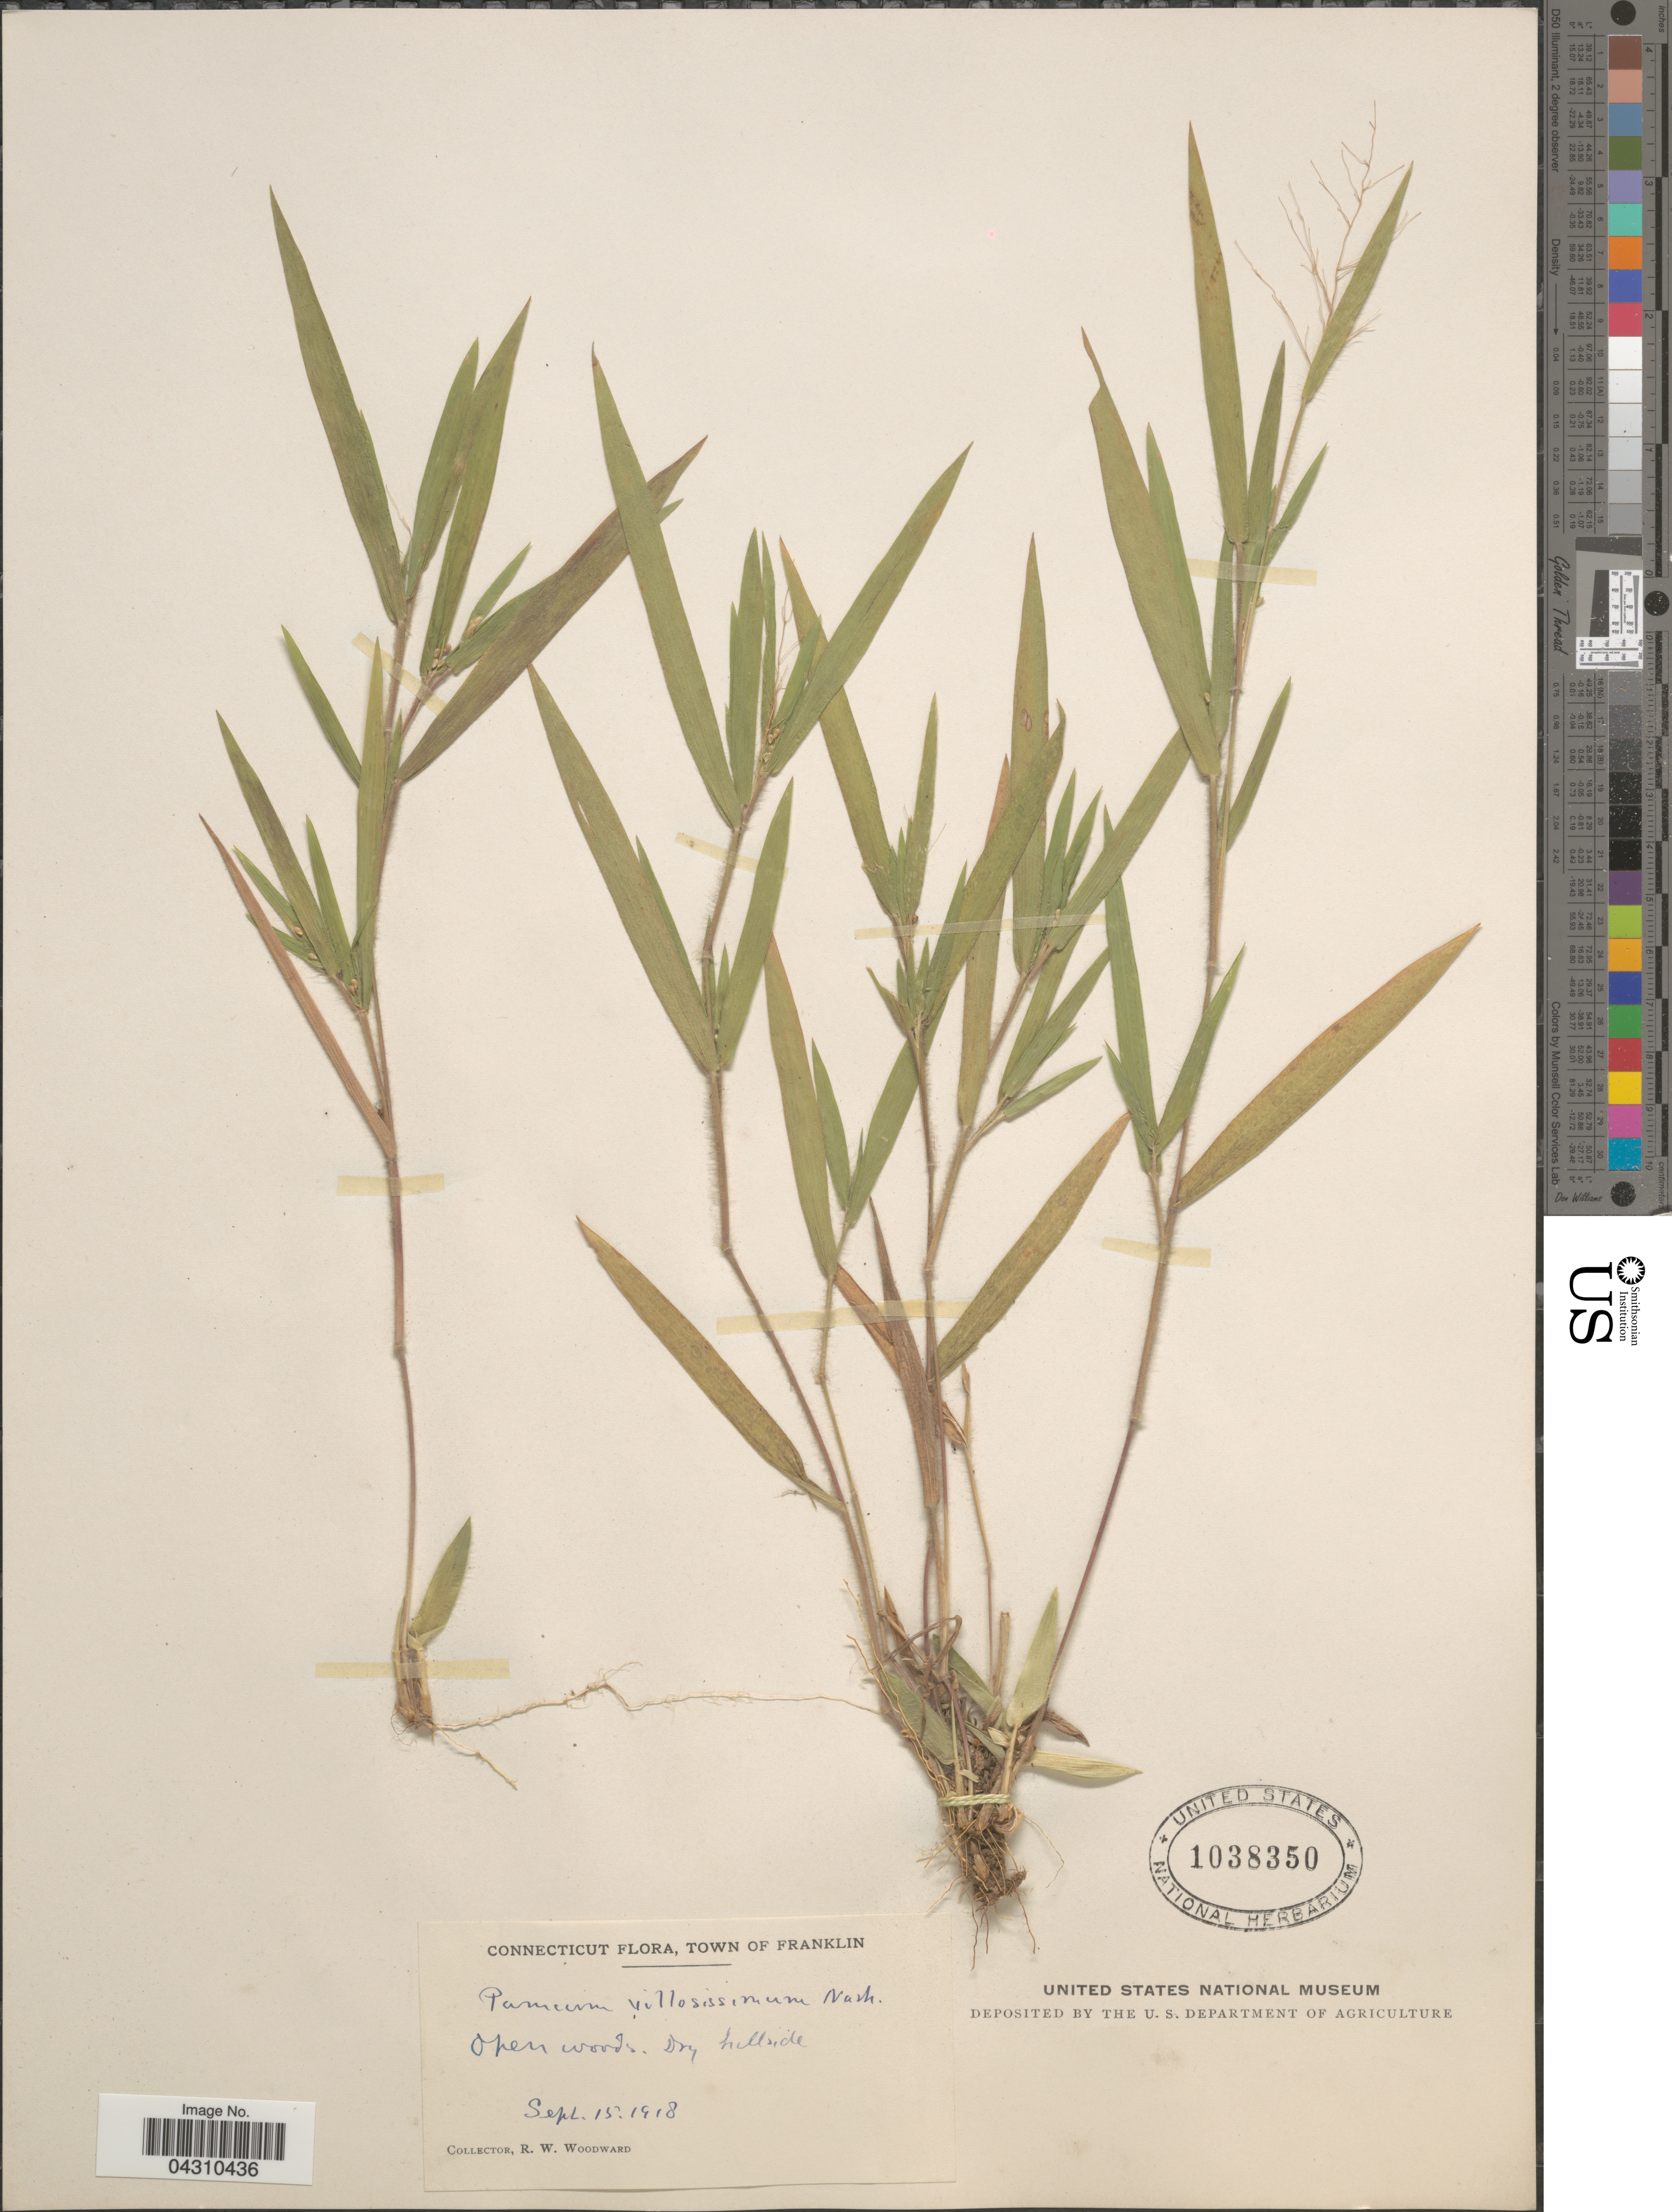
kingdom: Plantae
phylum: Tracheophyta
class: Liliopsida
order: Poales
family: Poaceae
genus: Dichanthelium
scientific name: Dichanthelium acuminatum var. acuminatum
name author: (Sw.) Gould & C.A. Clark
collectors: R. Woodward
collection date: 1918-09-15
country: United States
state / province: Connecticut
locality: Town of Franklin. Dry hillside.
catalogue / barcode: US 1038350